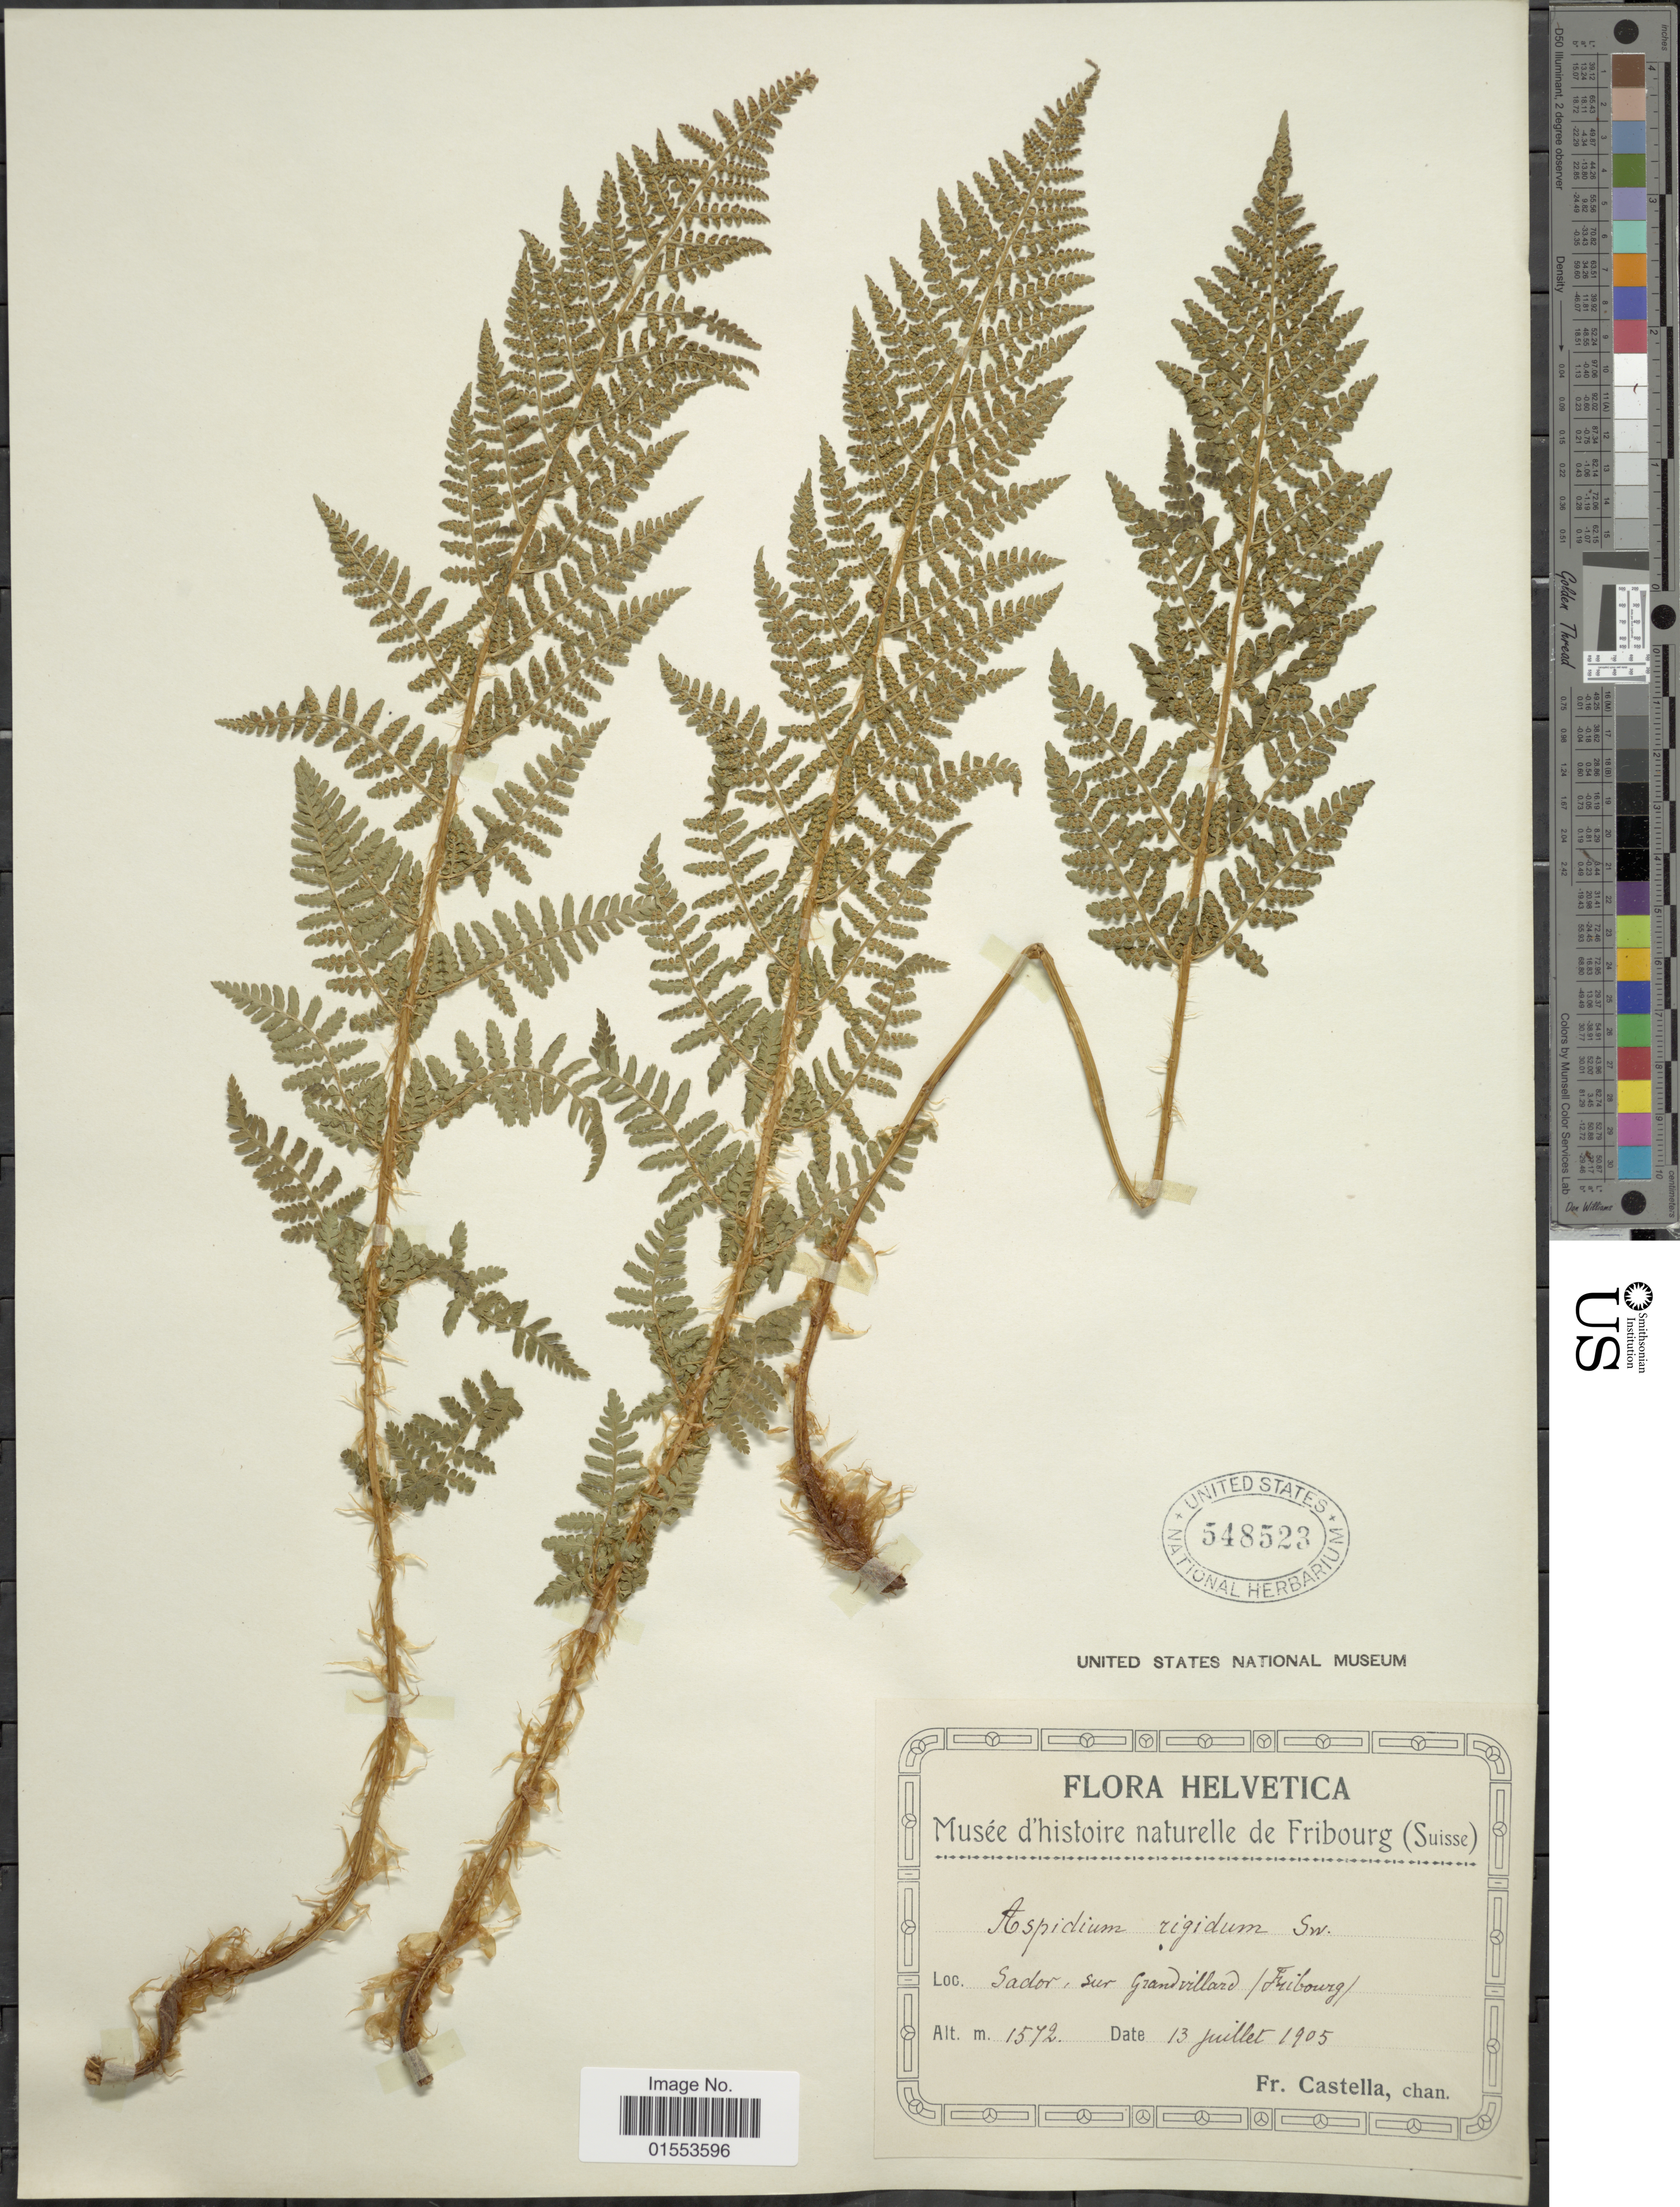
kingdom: Plantae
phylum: Tracheophyta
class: Polypodiopsida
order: Polypodiales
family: Dryopteridaceae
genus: Dryopteris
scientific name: Dryopteris rigida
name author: Underw.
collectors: Fr. Castella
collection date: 1905-07-13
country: Switzerland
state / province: Fribourg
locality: Helvetica, Sador, sur Grand villard (Fribourg).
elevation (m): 1572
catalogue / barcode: US 548523